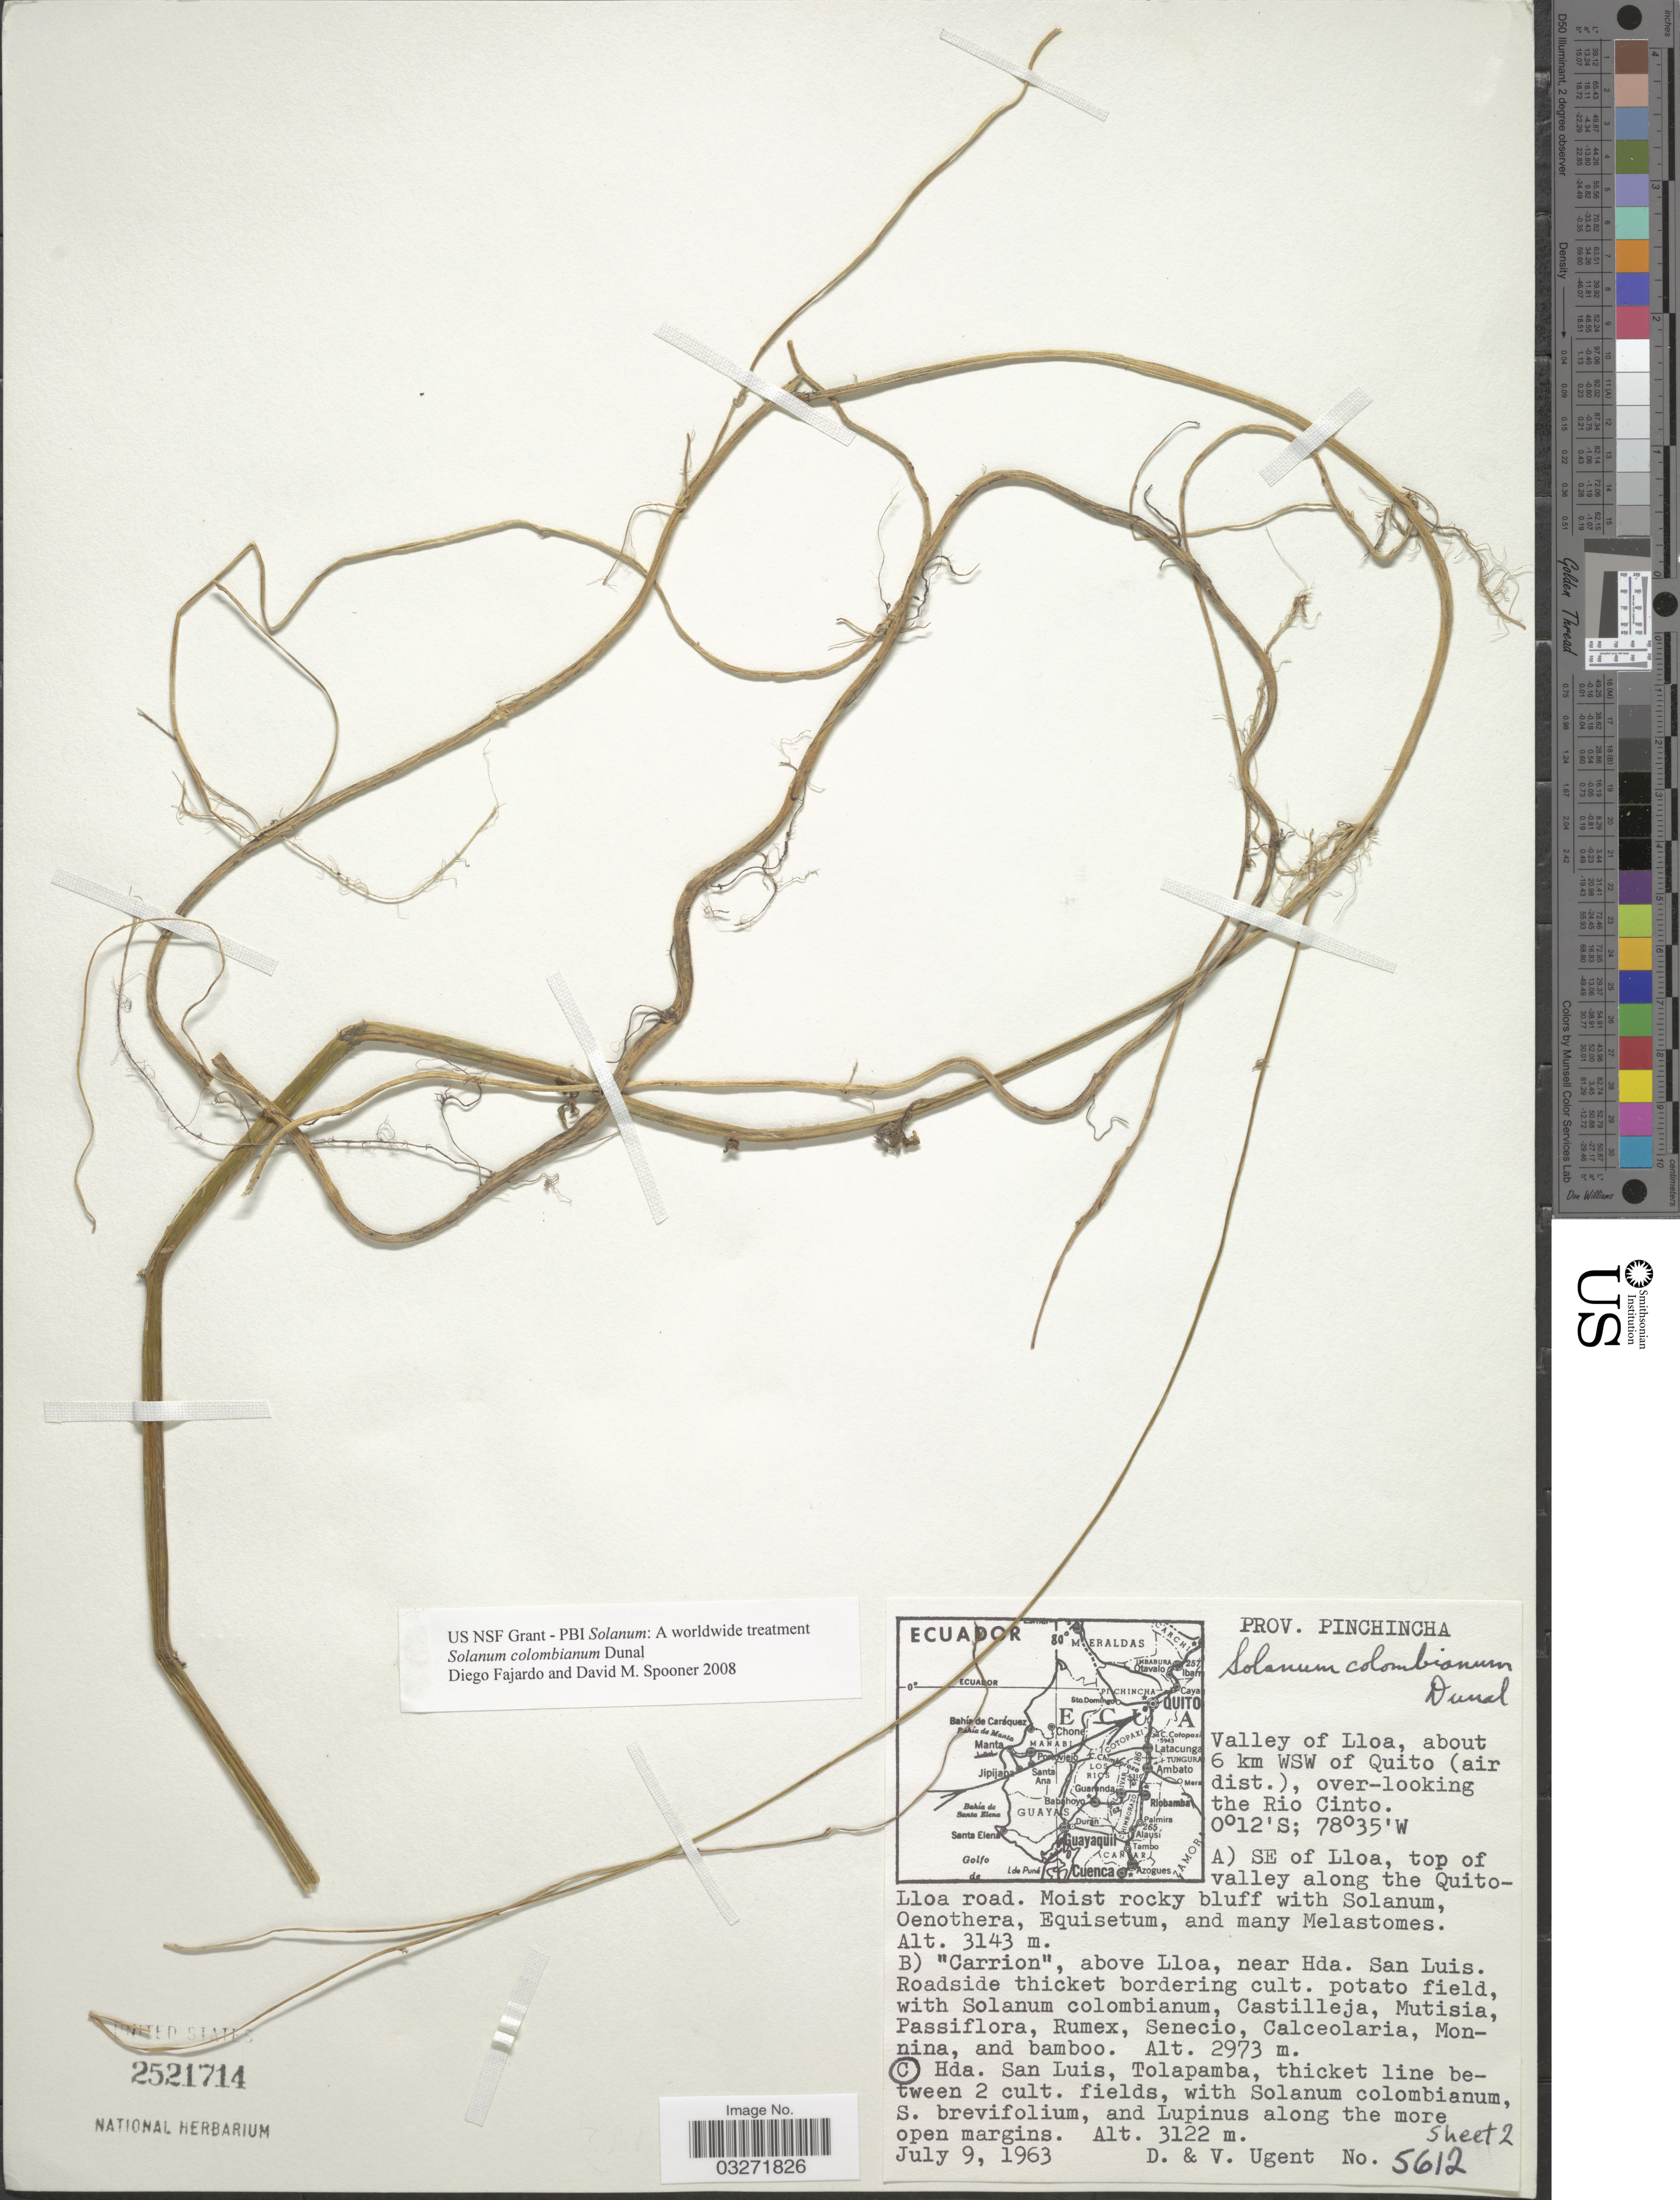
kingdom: Plantae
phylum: Tracheophyta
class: Magnoliopsida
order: Solanales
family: Solanaceae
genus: Solanum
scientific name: Solanum colombianum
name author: Dunal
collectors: D. Ugent & V. Ugent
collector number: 5612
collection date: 1963-07-09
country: Ecuador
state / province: Pichincha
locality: Valley of Lloa, about 6 km WSW of Quito (air dist.), over-looking the Rio Cinto. Hda. San Luis, Tolapamba, thicket line between 2 cult. fields.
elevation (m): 3122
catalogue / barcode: US 2521714